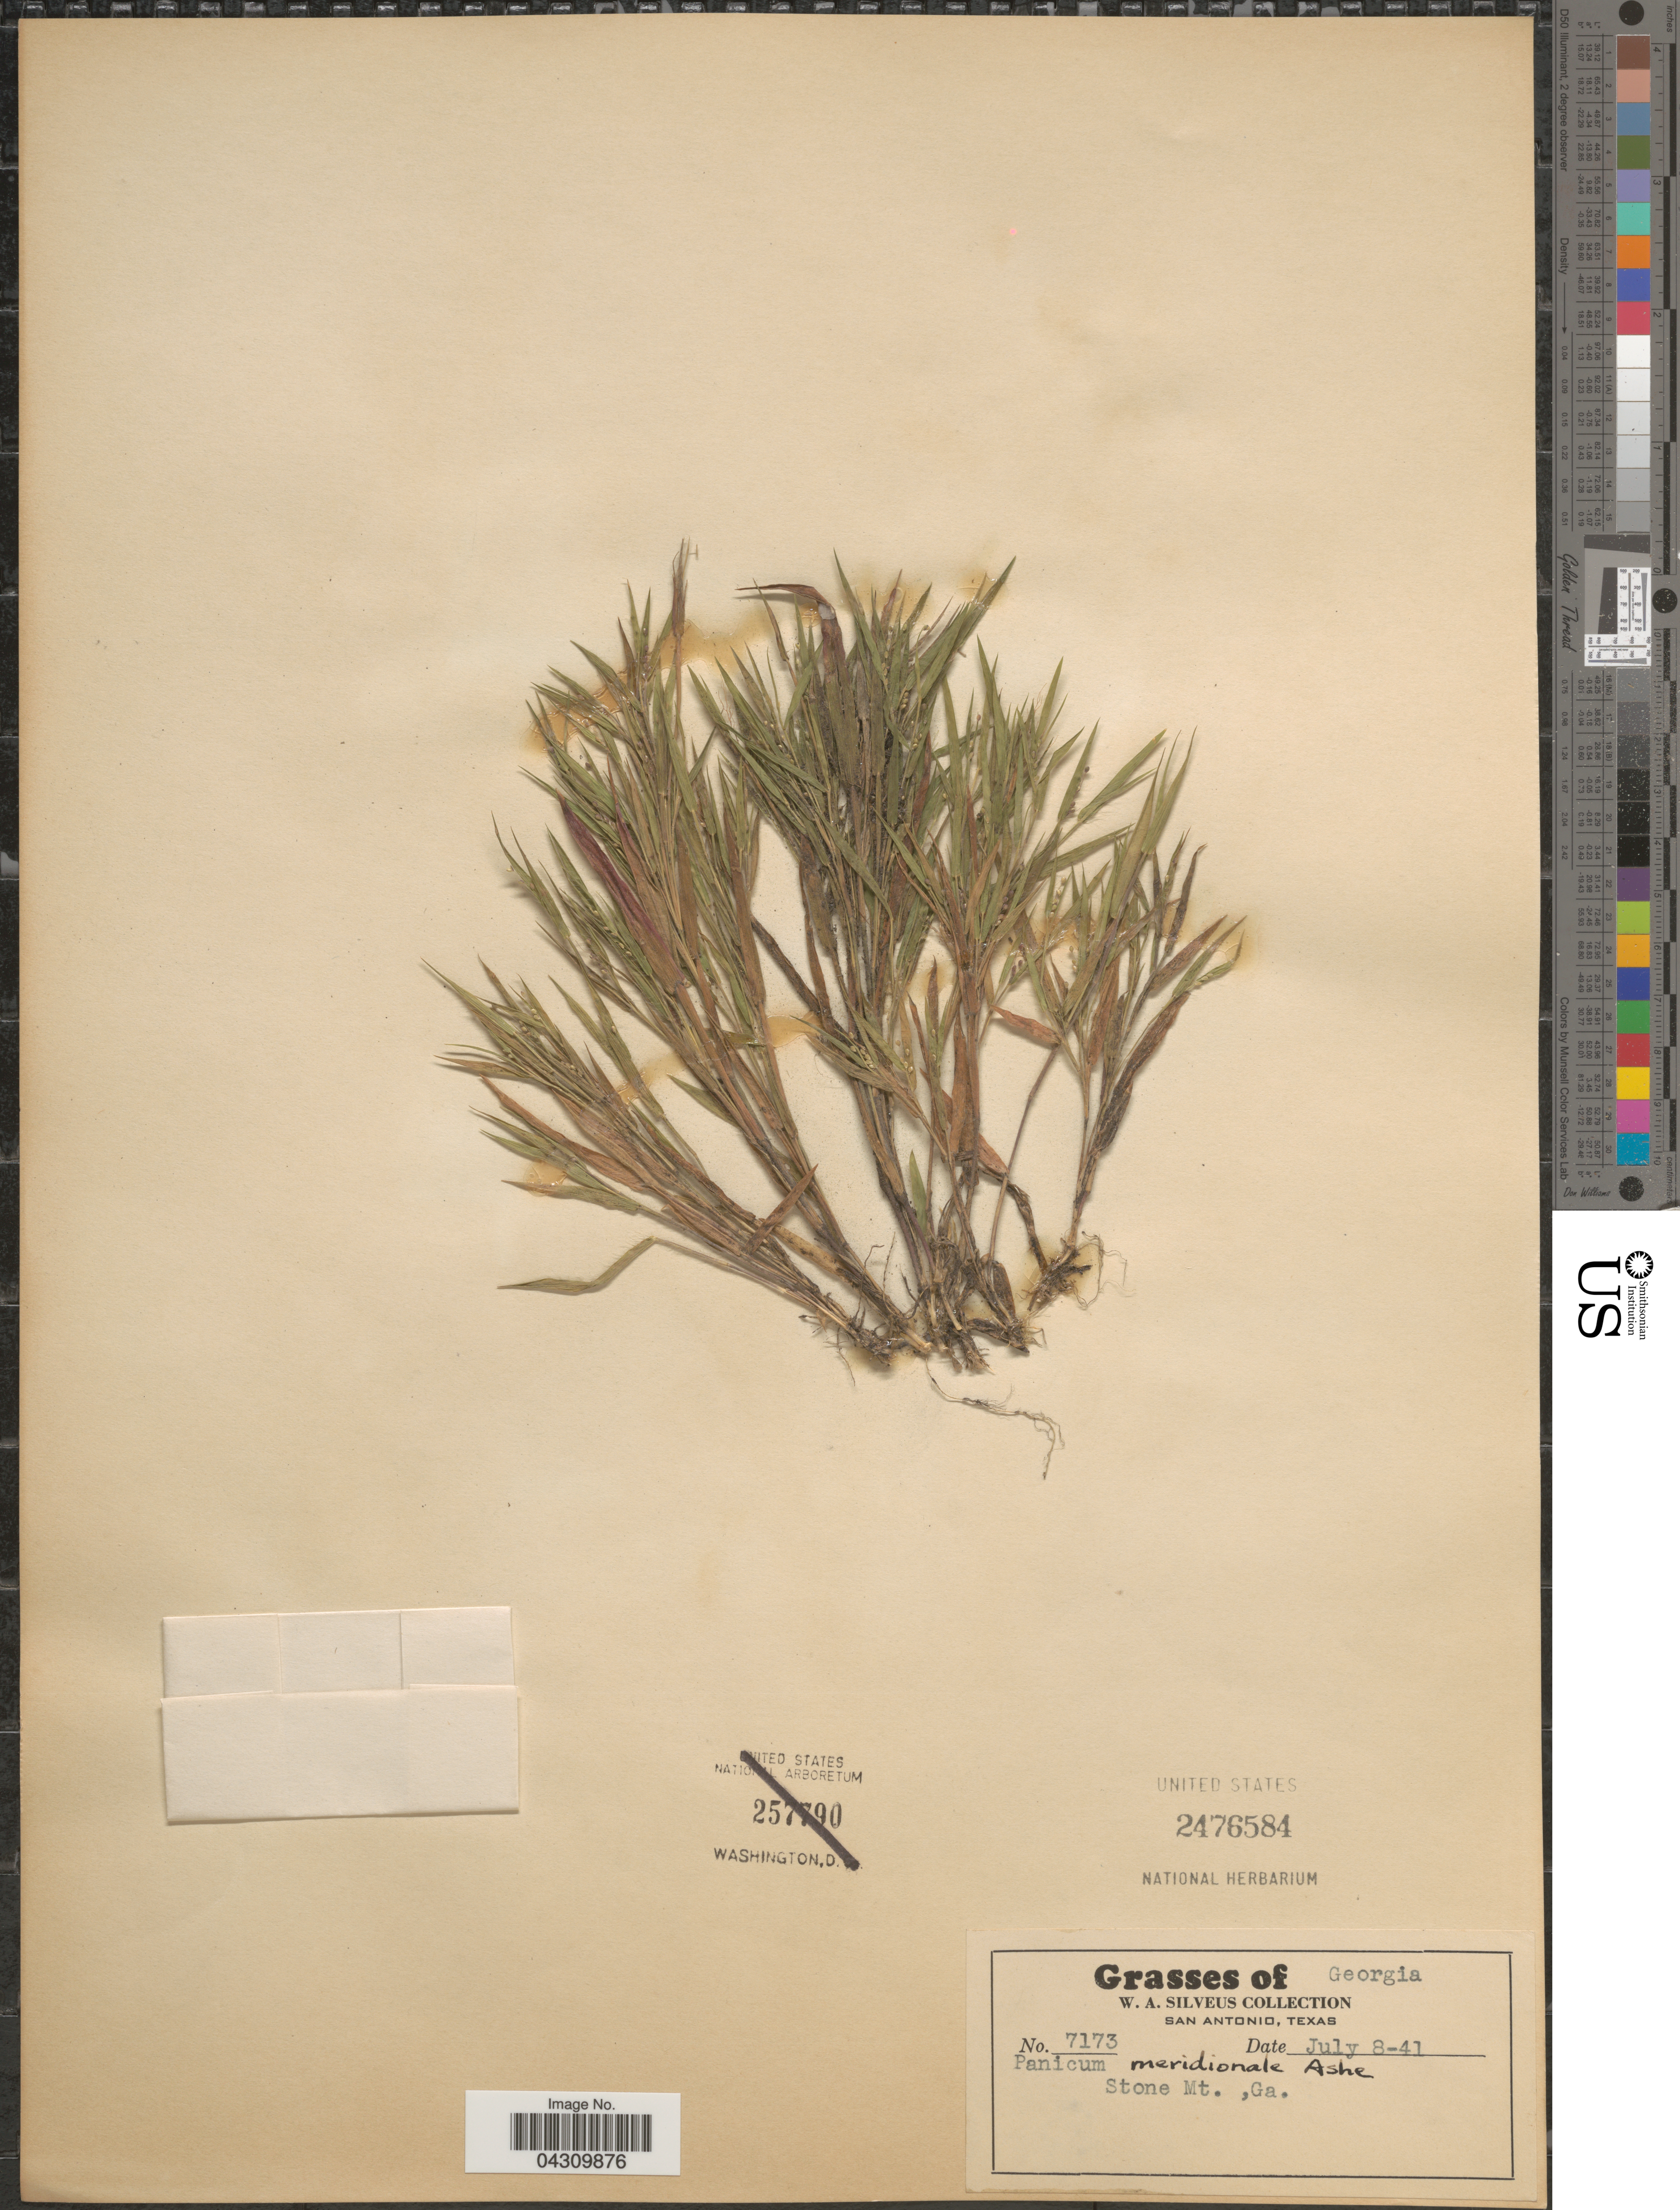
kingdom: Plantae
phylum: Tracheophyta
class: Liliopsida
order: Poales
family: Poaceae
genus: Dichanthelium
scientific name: Dichanthelium acuminatum var. acuminatum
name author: (Sw.) Gould & C.A. Clark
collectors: W. Silveus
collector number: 7173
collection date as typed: Transcribed d/m/y: 8/7/41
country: United States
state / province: Georgia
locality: Stone Mt.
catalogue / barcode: US 2476584